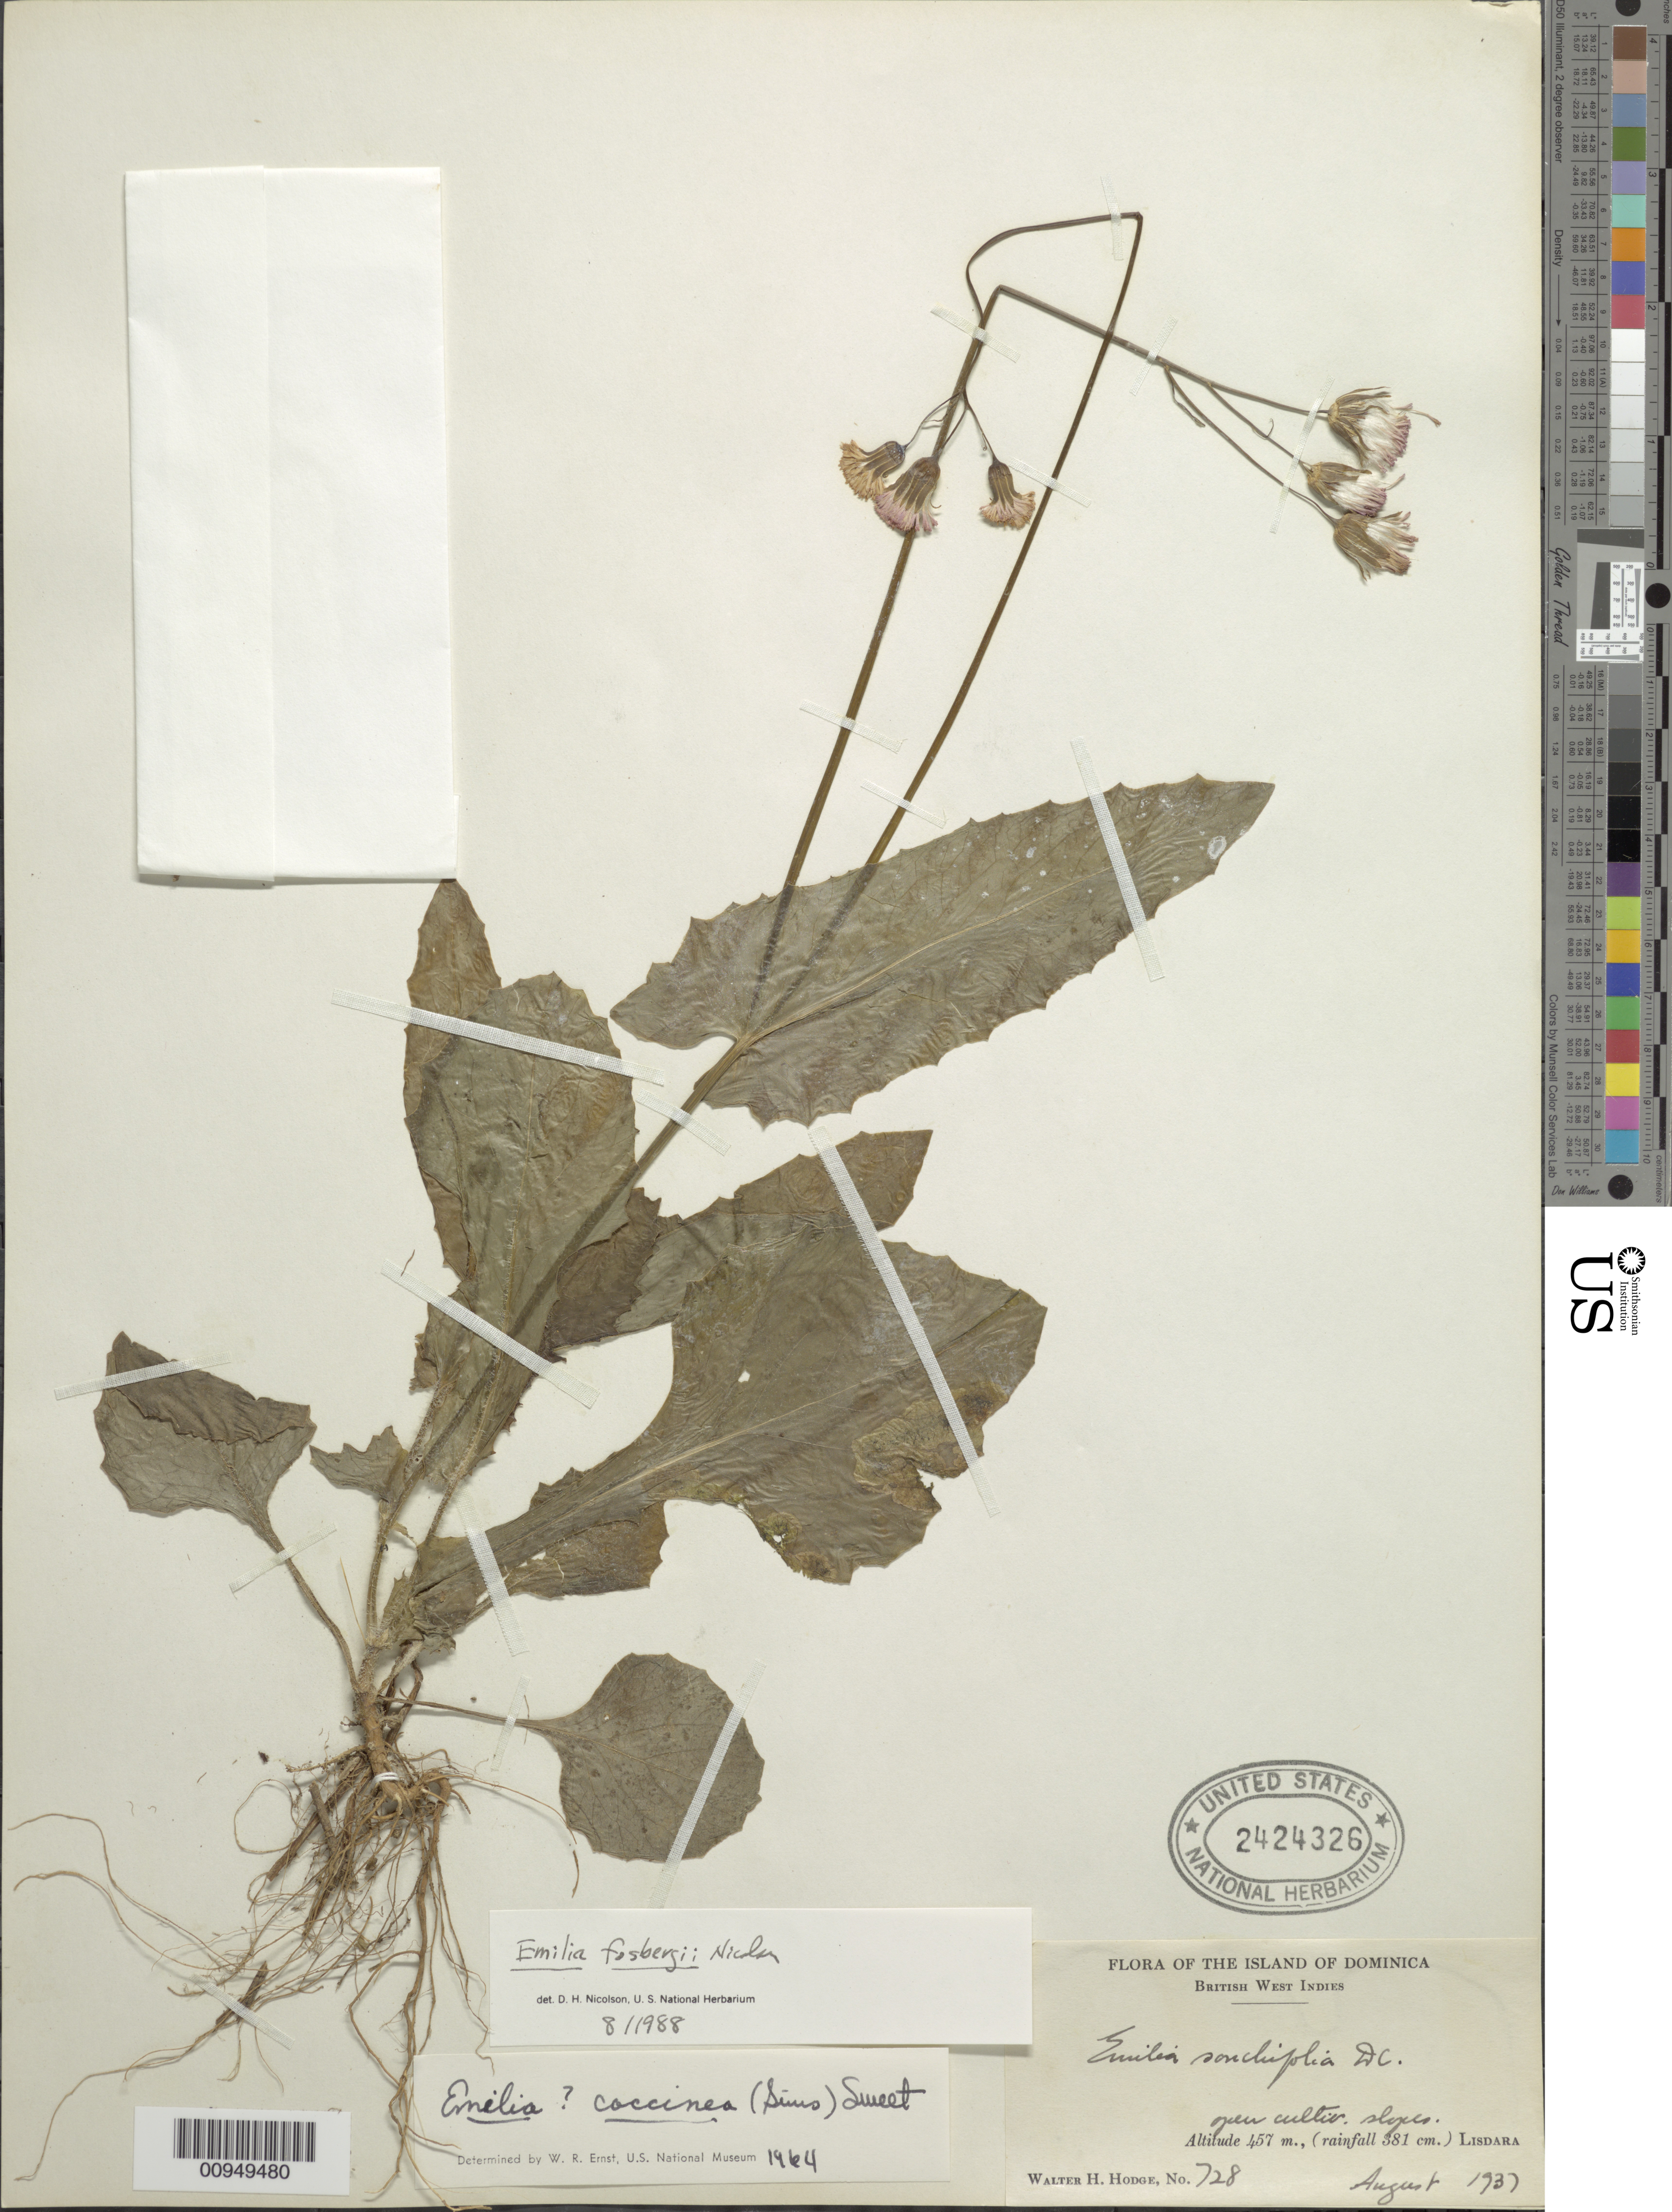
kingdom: Plantae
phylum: Tracheophyta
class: Magnoliopsida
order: Asterales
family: Asteraceae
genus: Emilia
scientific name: Emilia fosbergii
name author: Nicolson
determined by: Nicolson, Dan H.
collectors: W. Hodge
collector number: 728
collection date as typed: Aug 1937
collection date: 1937-08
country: Dominica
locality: Lisdara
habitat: Open cultivated slopes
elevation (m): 457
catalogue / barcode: US 2424326